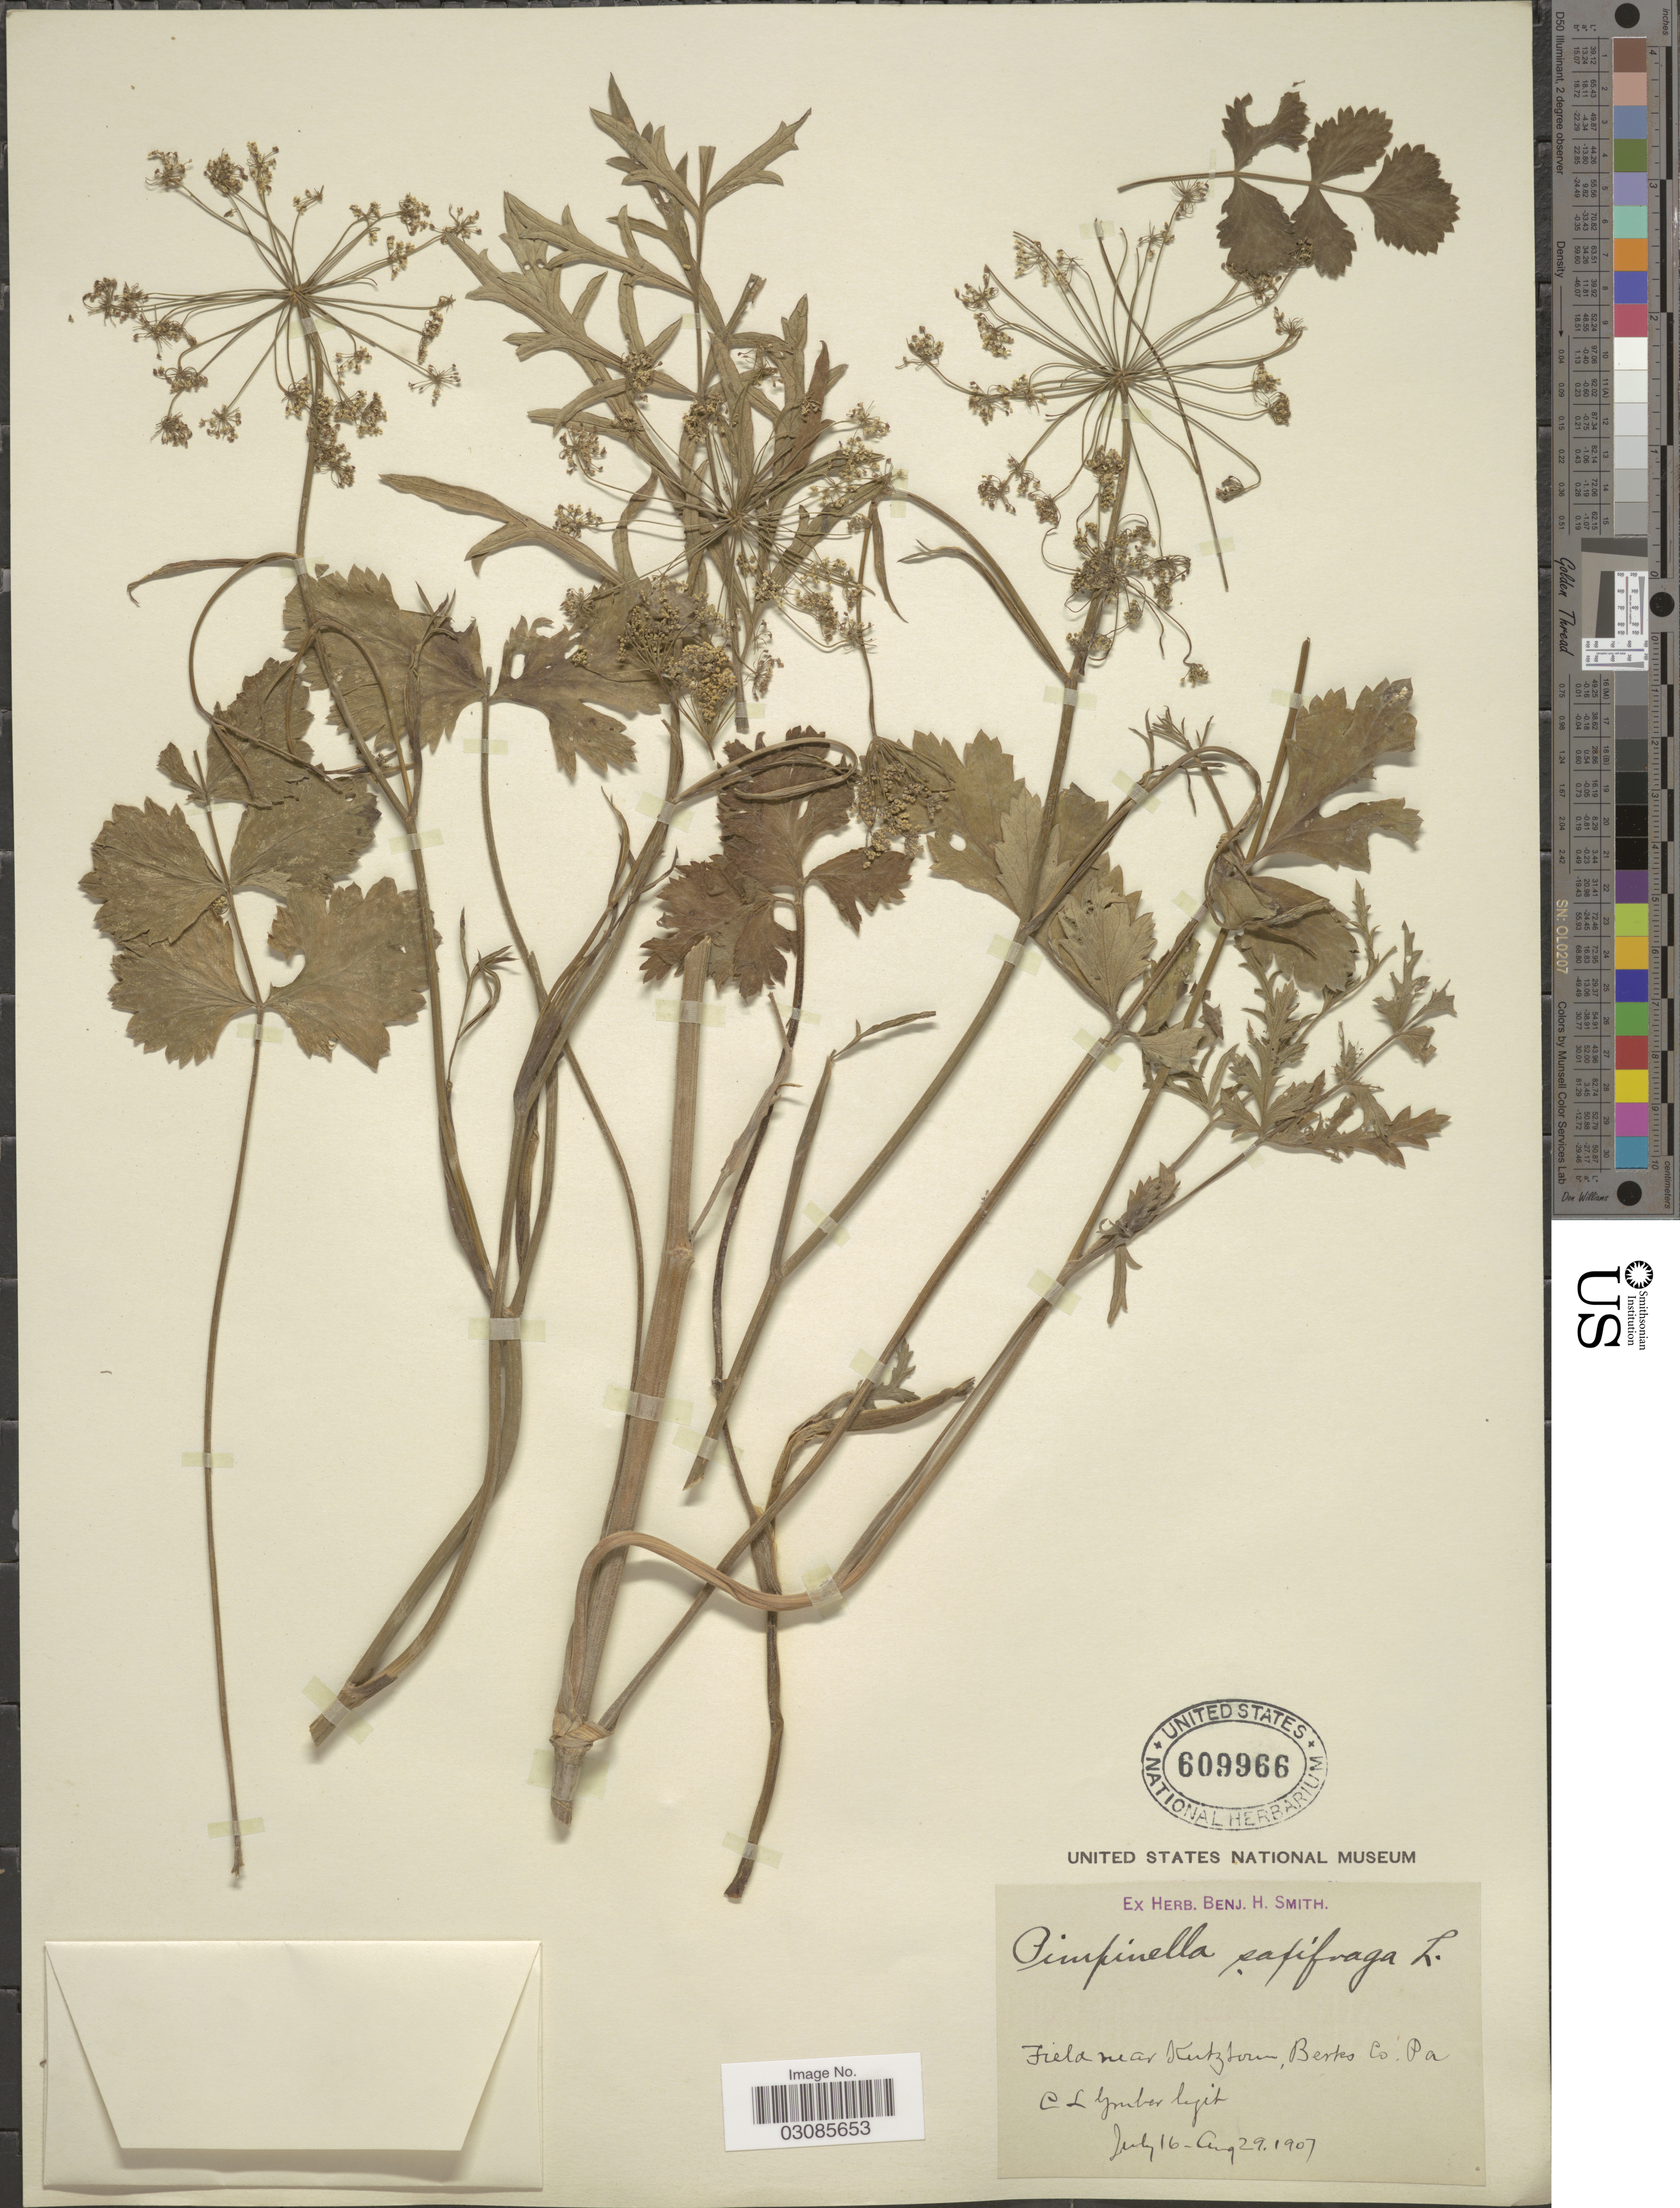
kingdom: Plantae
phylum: Tracheophyta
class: Magnoliopsida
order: Apiales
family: Apiaceae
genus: Pimpinella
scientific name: Pimpinella saxifraga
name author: L.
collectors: C. Gruber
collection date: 1907-07-16/1907-08-29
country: United States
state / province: Pennsylvania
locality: Field near Kutz Town, Berks Co. Pa.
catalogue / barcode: US 609966